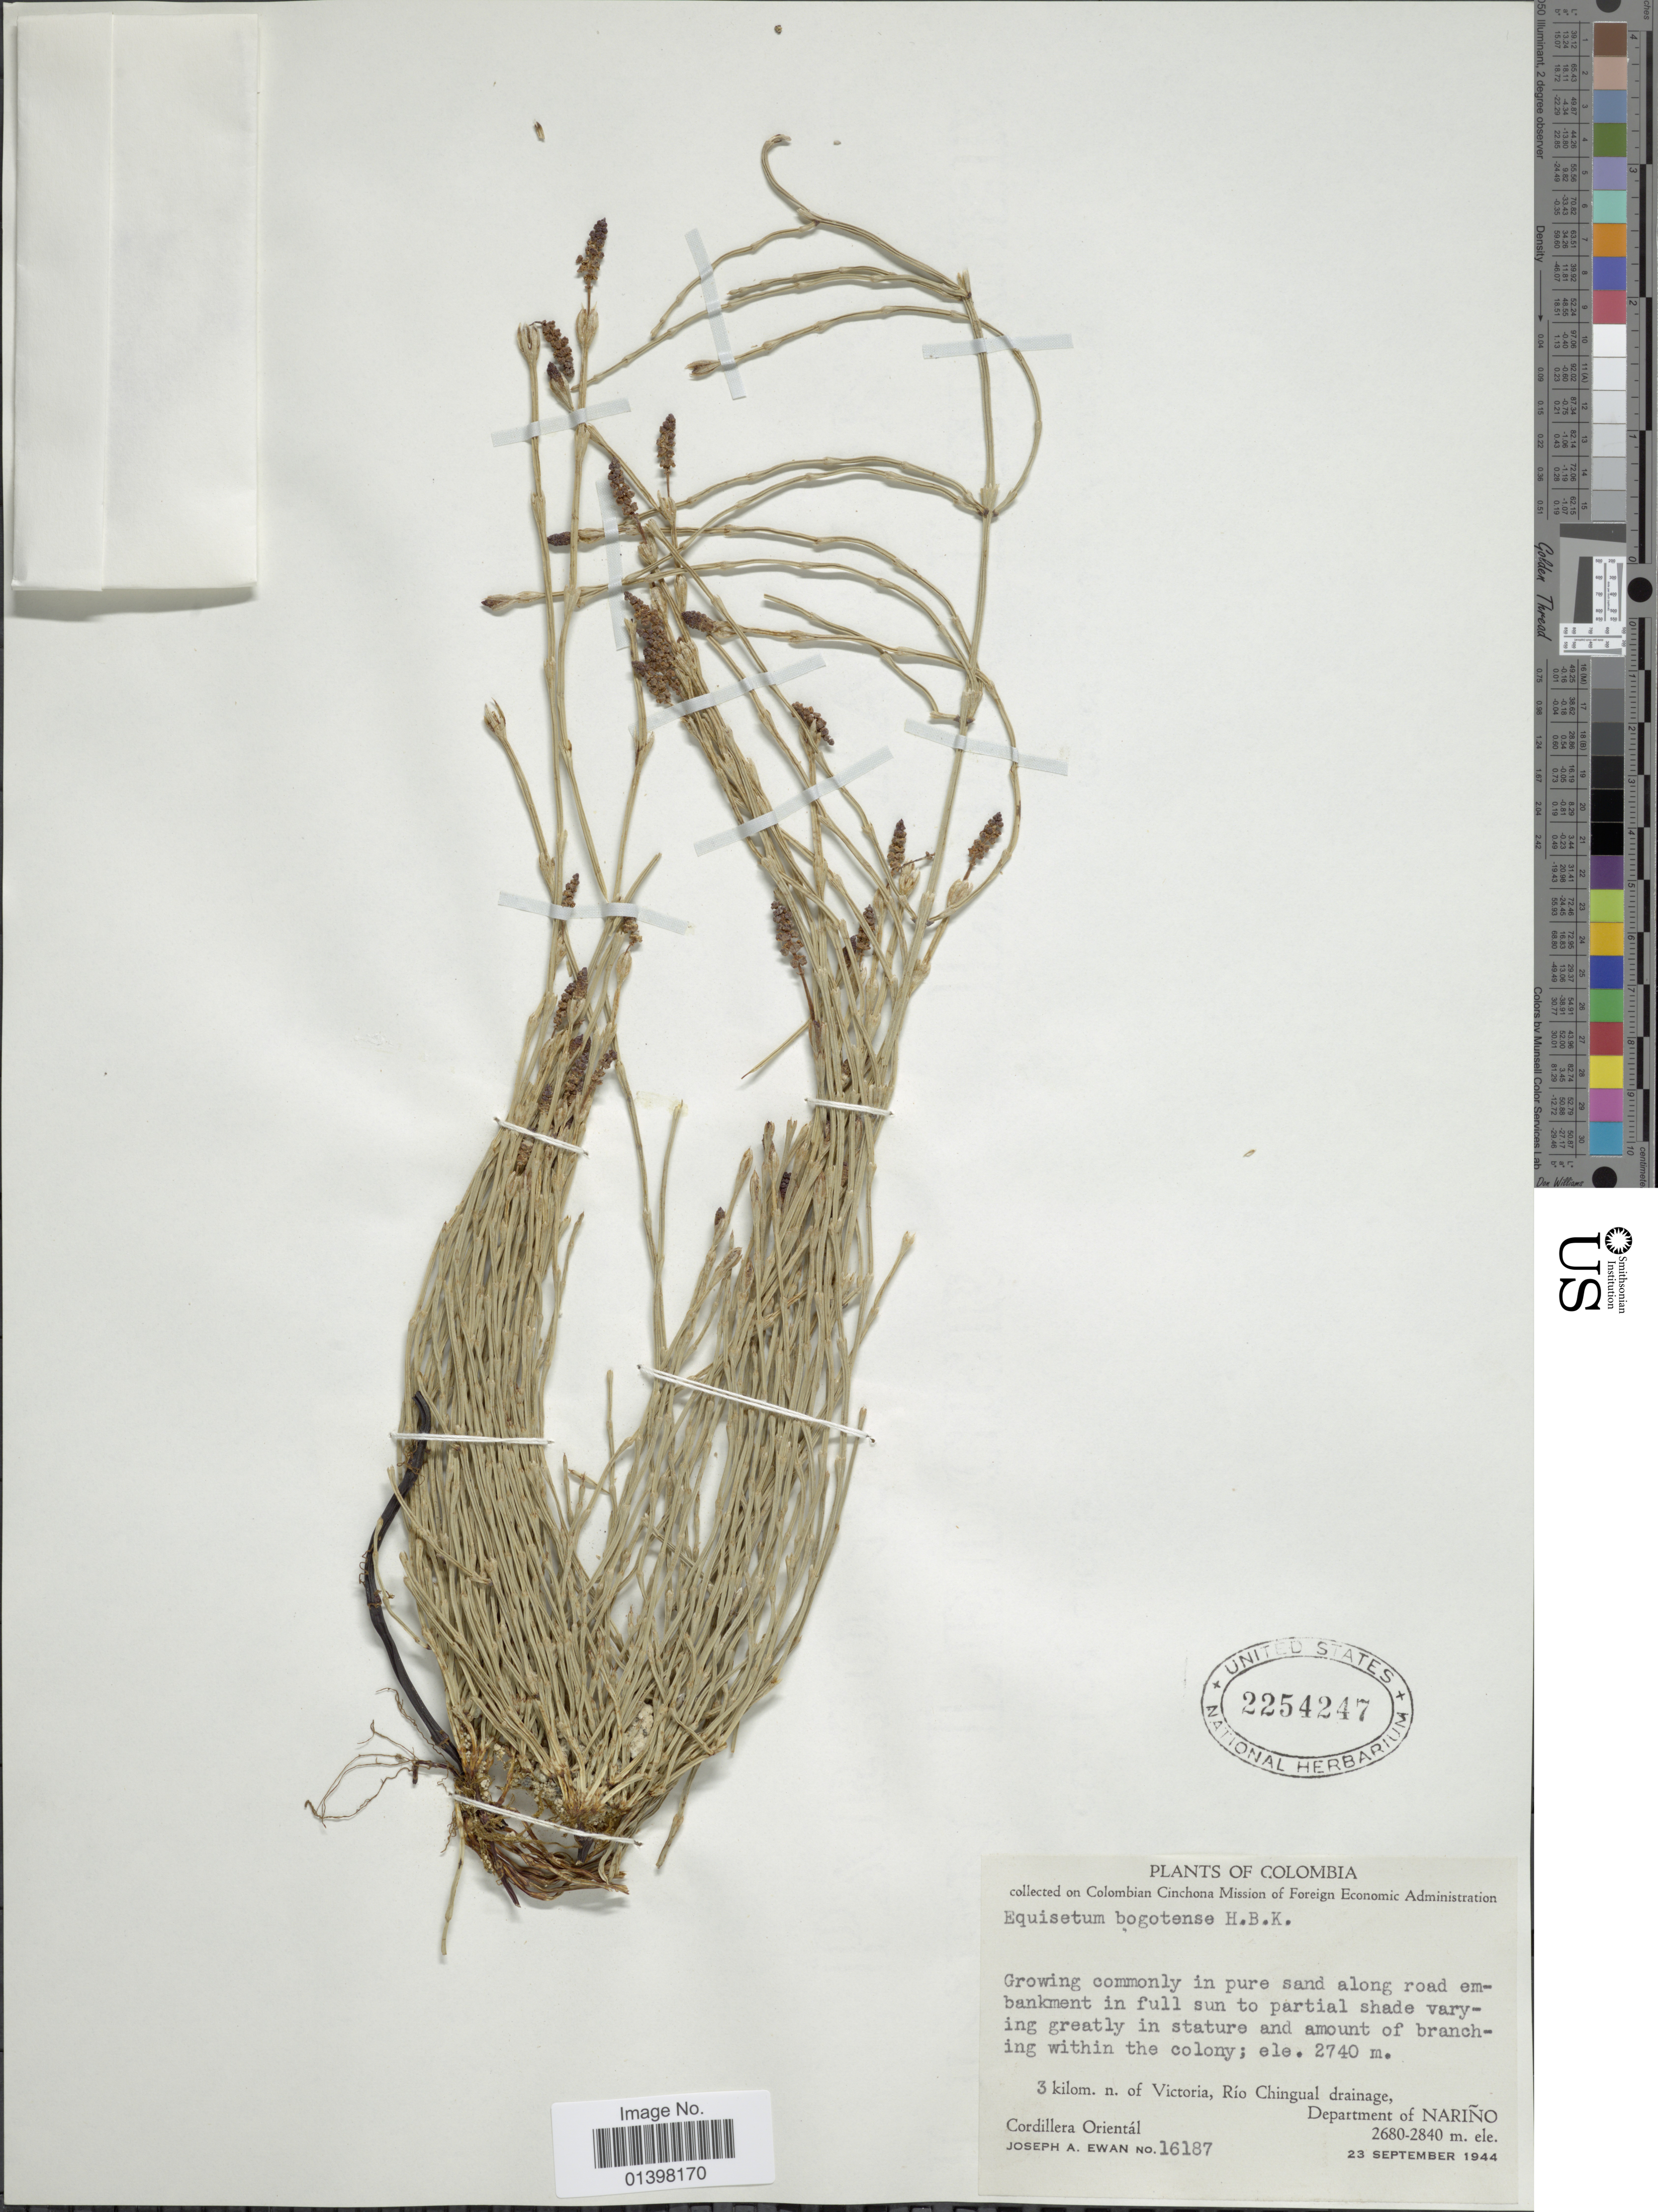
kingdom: Plantae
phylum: Tracheophyta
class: Polypodiopsida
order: Equisetales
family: Equisetaceae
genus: Equisetum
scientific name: Equisetum bogotense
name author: Kunth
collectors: J. A. Ewan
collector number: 16187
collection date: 1944-09-23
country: Colombia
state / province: Nariño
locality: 3 kilom. n. of Victoria, Rio Chingul drainage, Cordillera Oriental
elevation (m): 2680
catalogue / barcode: US 2254247